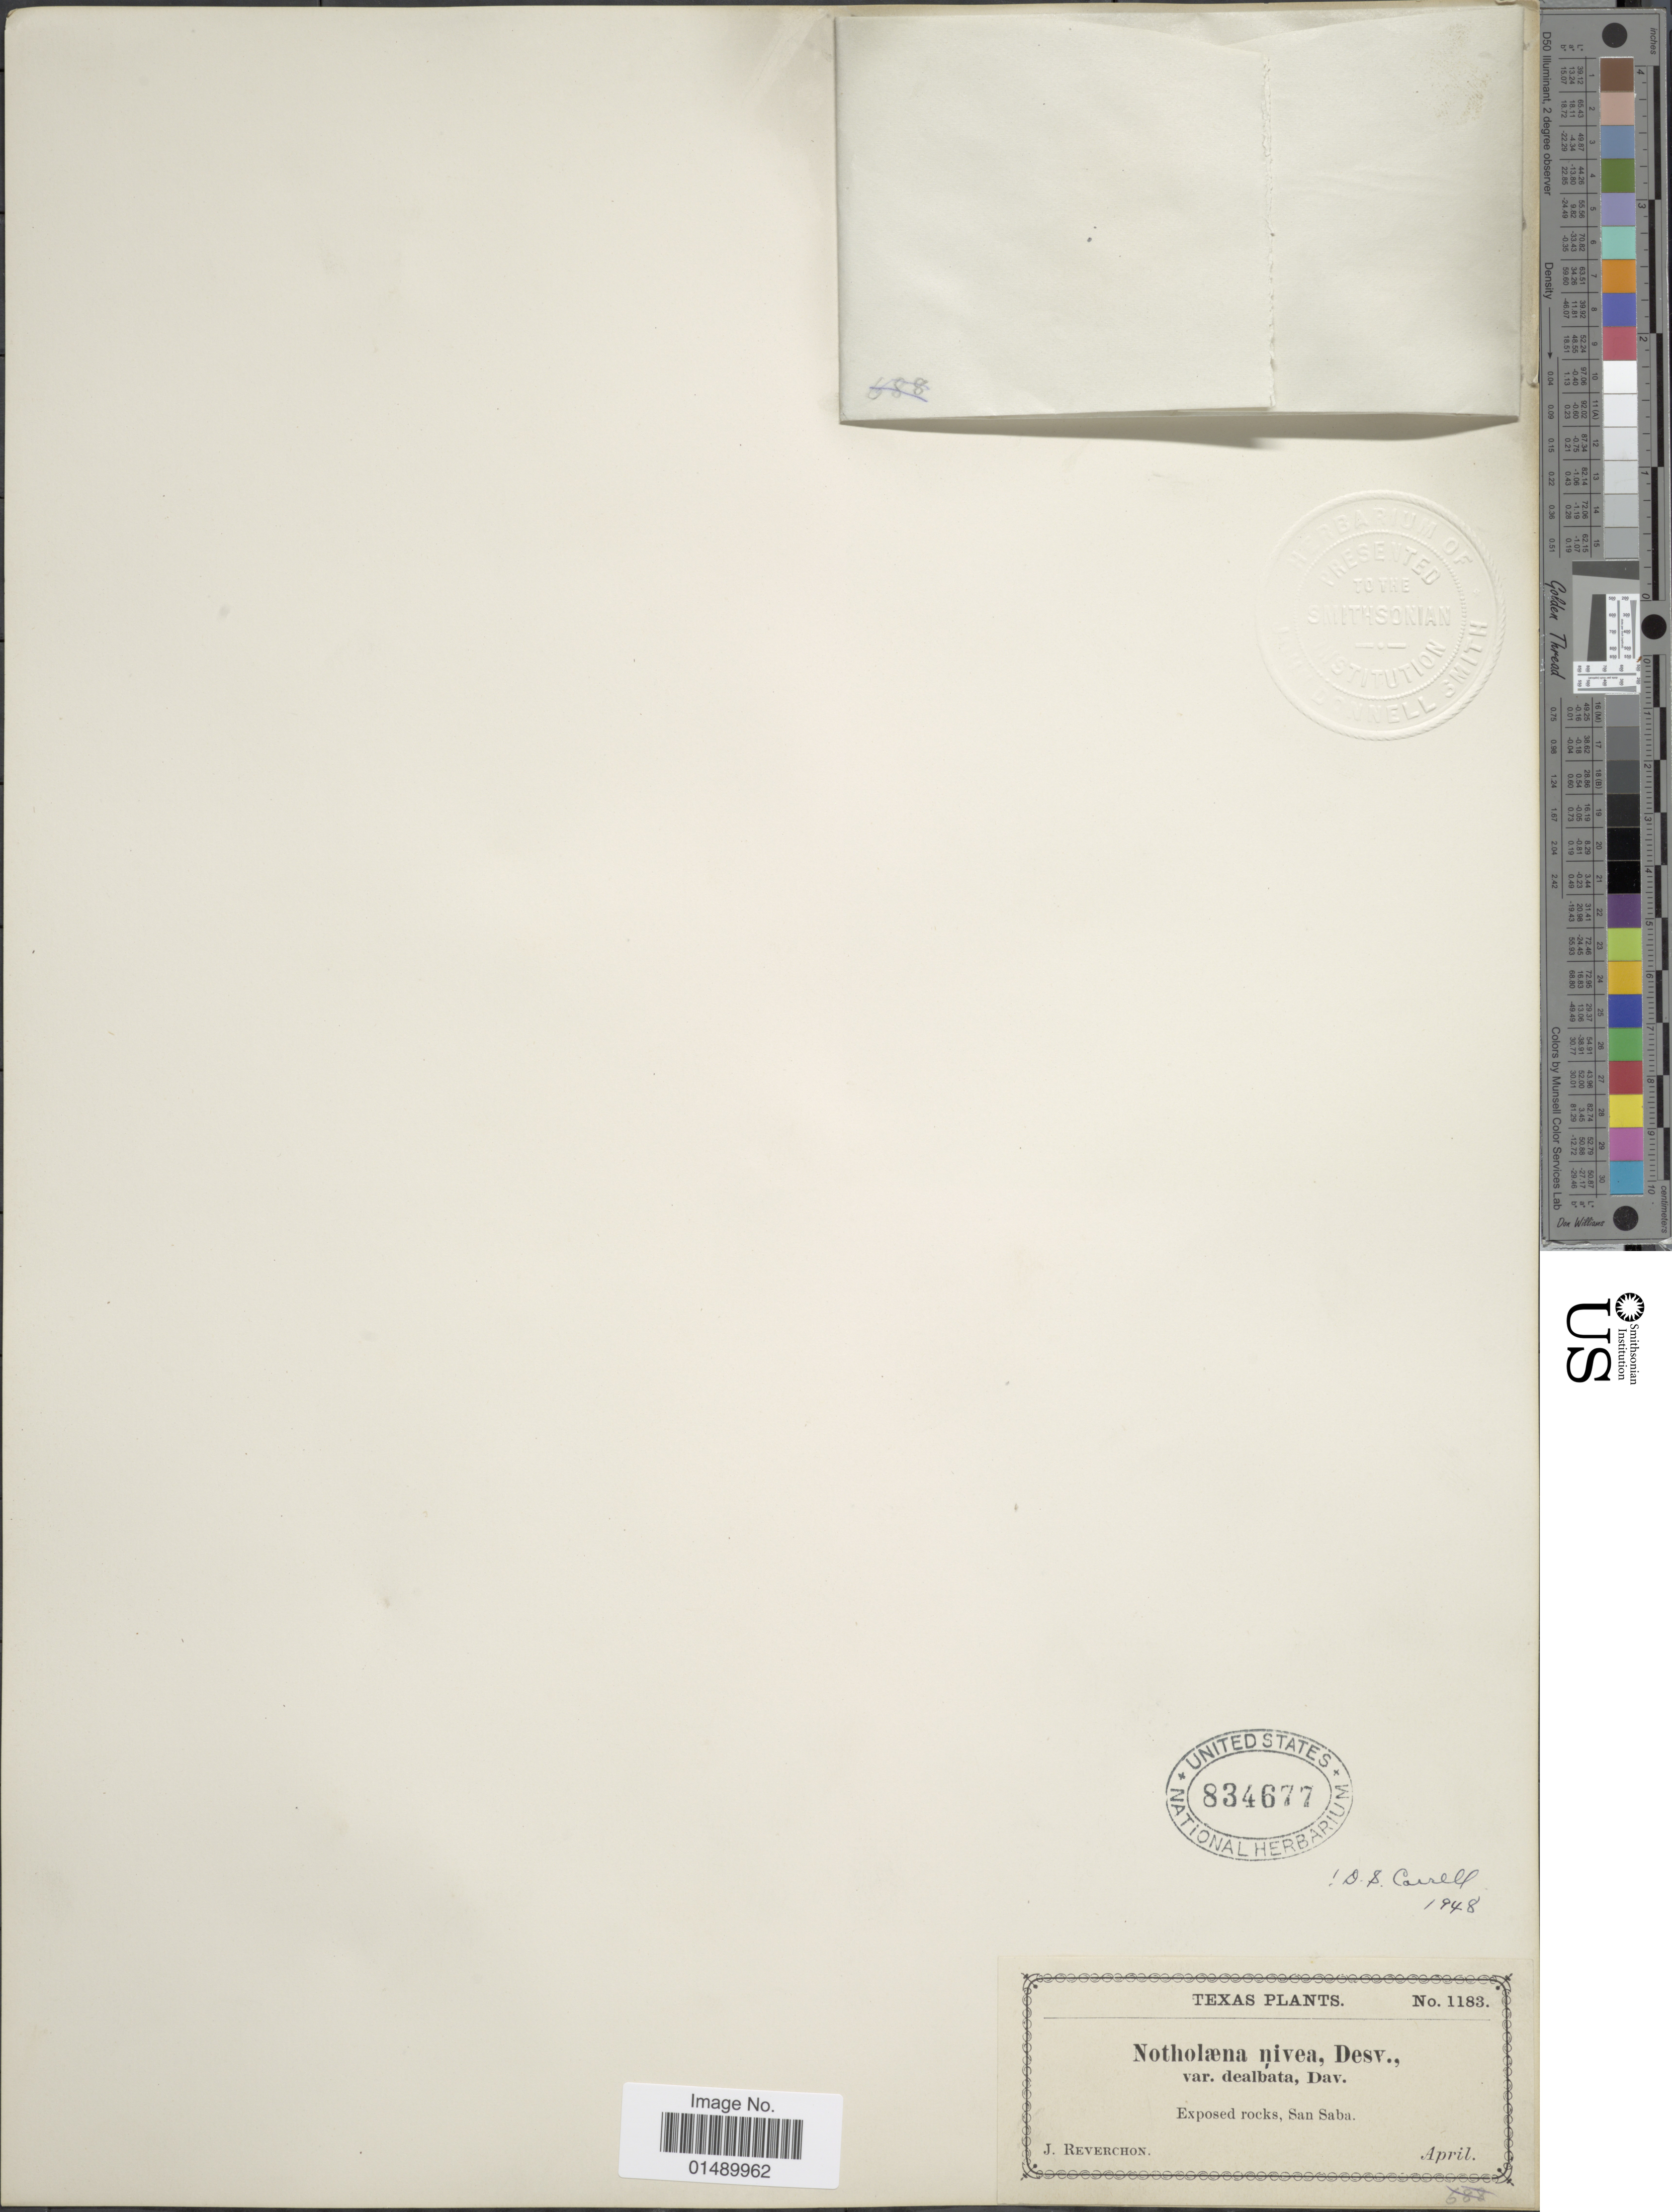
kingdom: Plantae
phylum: Tracheophyta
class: Polypodiopsida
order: Polypodiales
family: Pteridaceae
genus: Argyrochosma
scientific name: Argyrochosma dealbata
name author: (Pursh) Windham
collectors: J. Reverchon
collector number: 1183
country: United States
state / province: Texas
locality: Texas,San Saba.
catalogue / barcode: US 834677